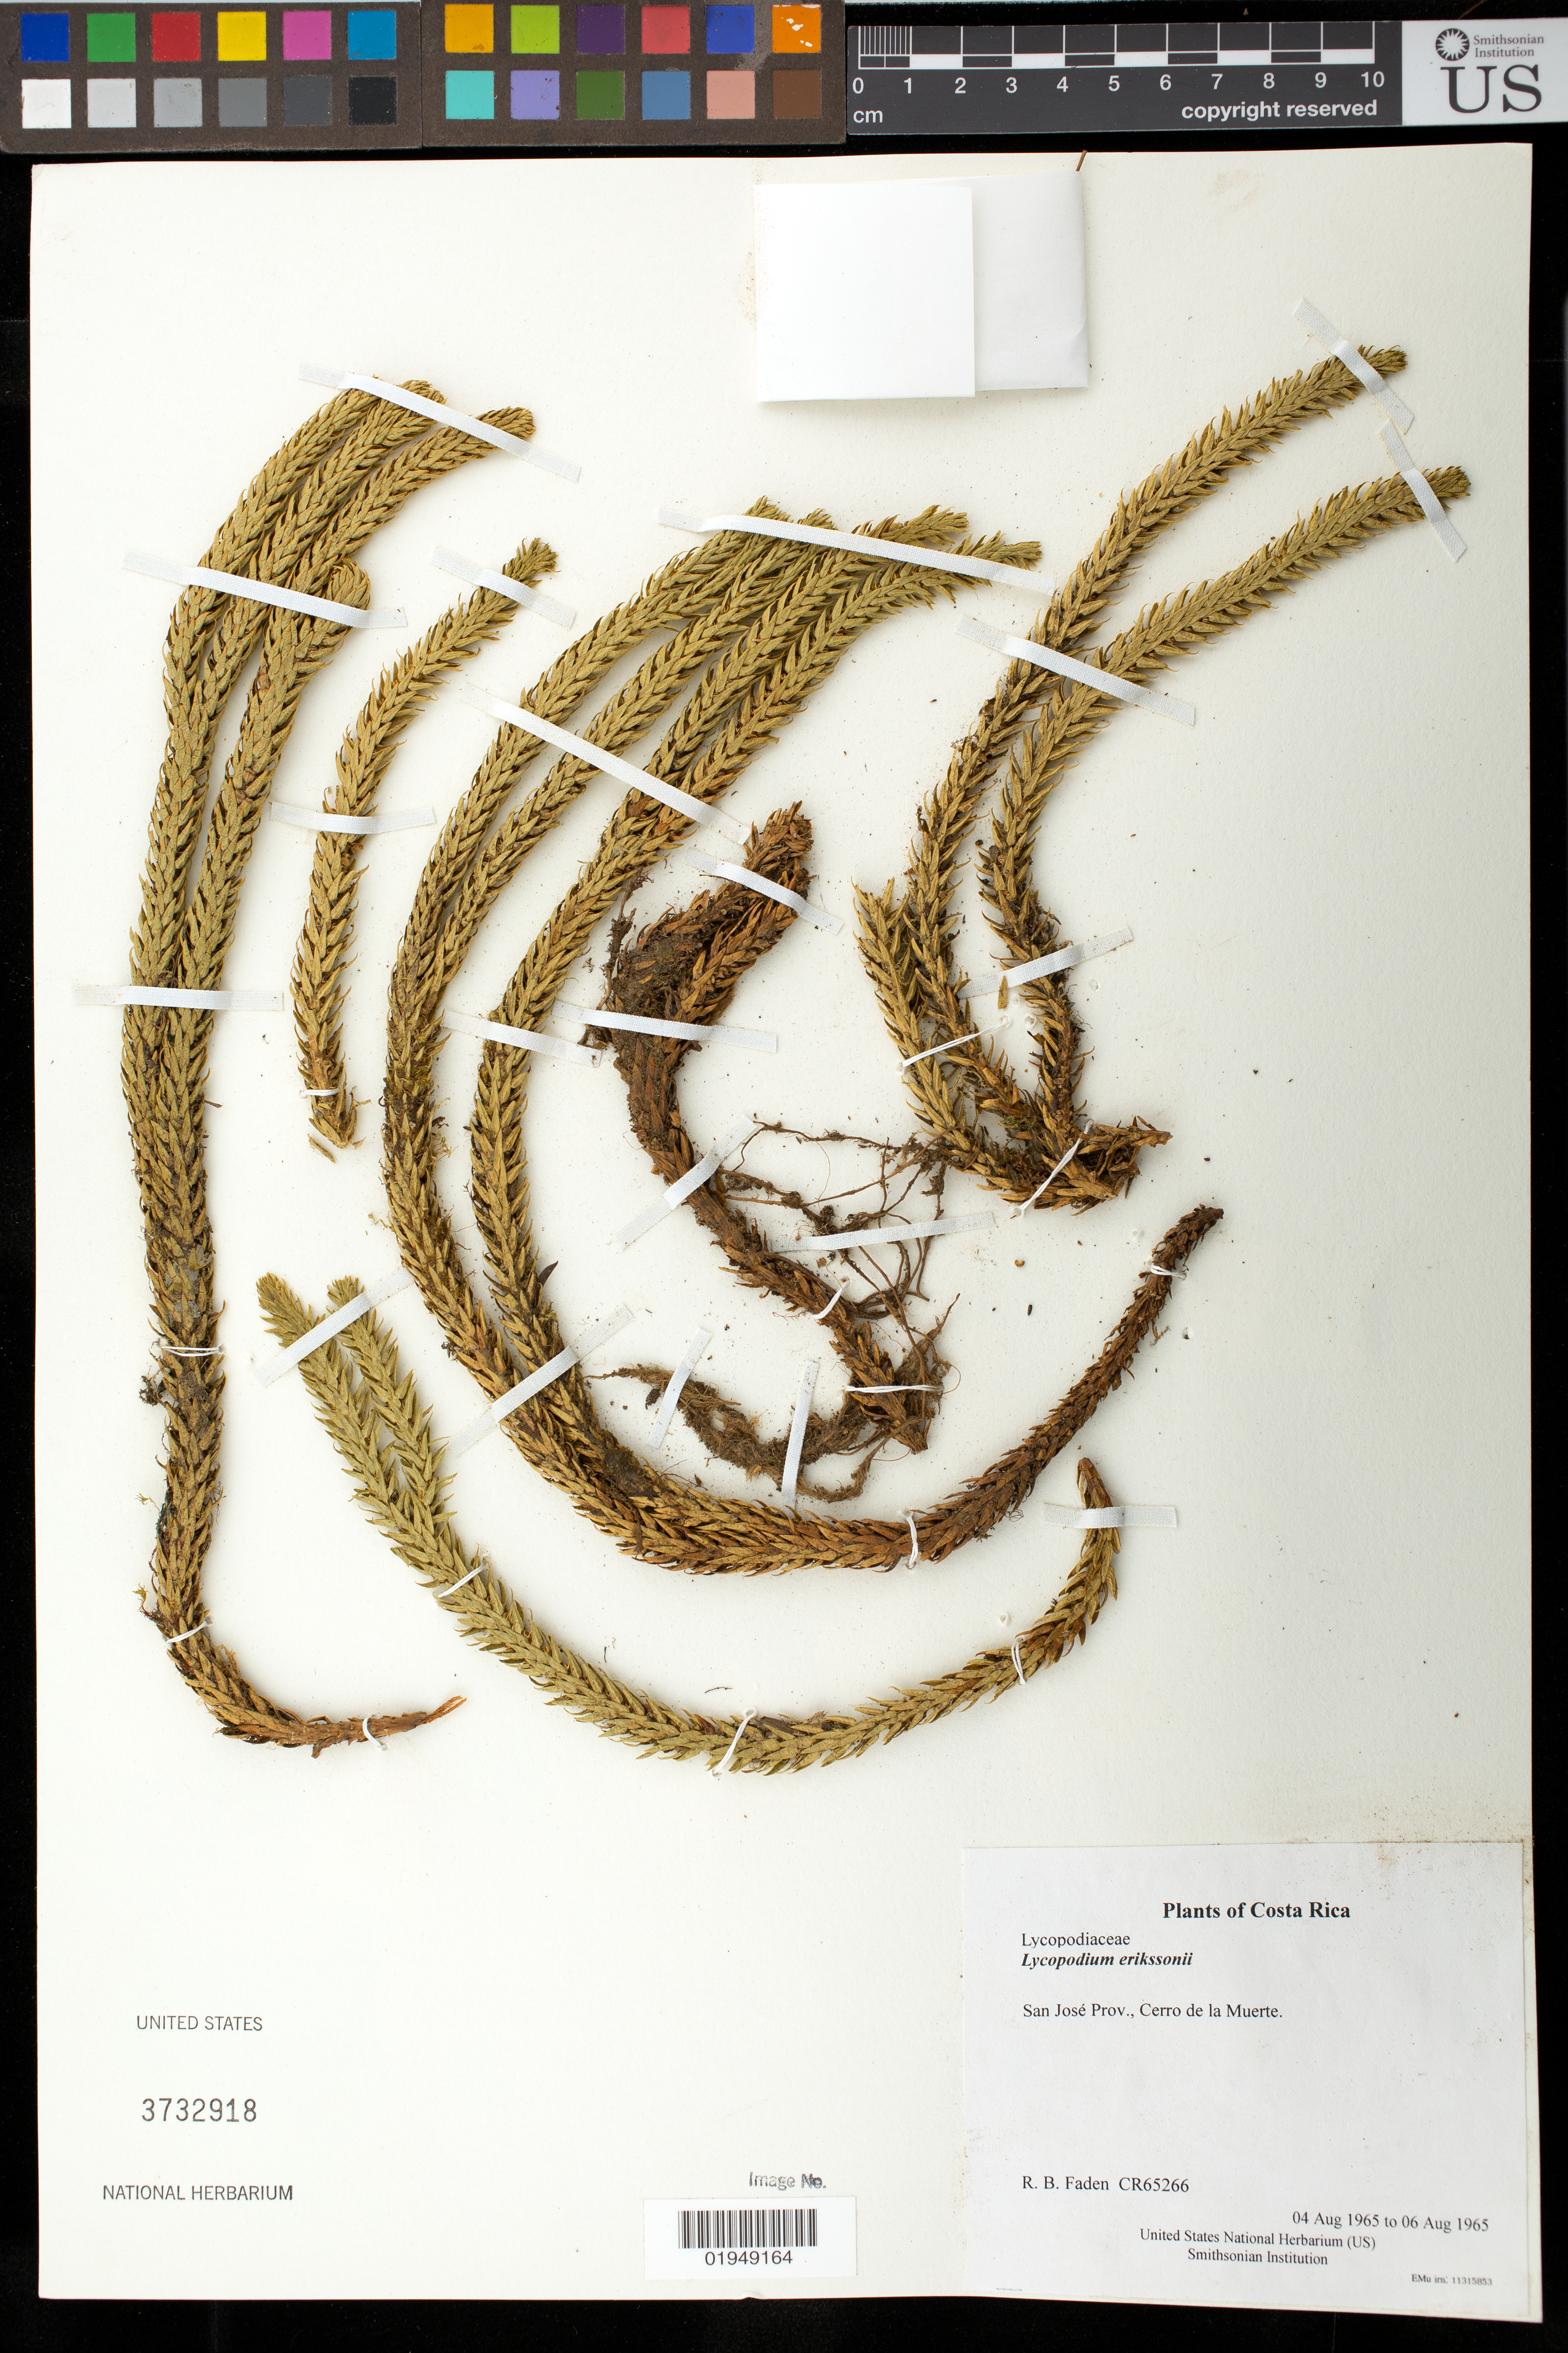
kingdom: Plantae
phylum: Tracheophyta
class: Lycopodiopsida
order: Lycopodiales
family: Lycopodiaceae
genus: Phlegmariurus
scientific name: Phlegmariurus cruentus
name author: (Spring) B. Øllg.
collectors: R. B. Faden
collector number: CR65266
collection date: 1965-08-04/1965-08-06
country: Costa Rica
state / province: San José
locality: Cerro de la Muerte.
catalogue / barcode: US 3732918